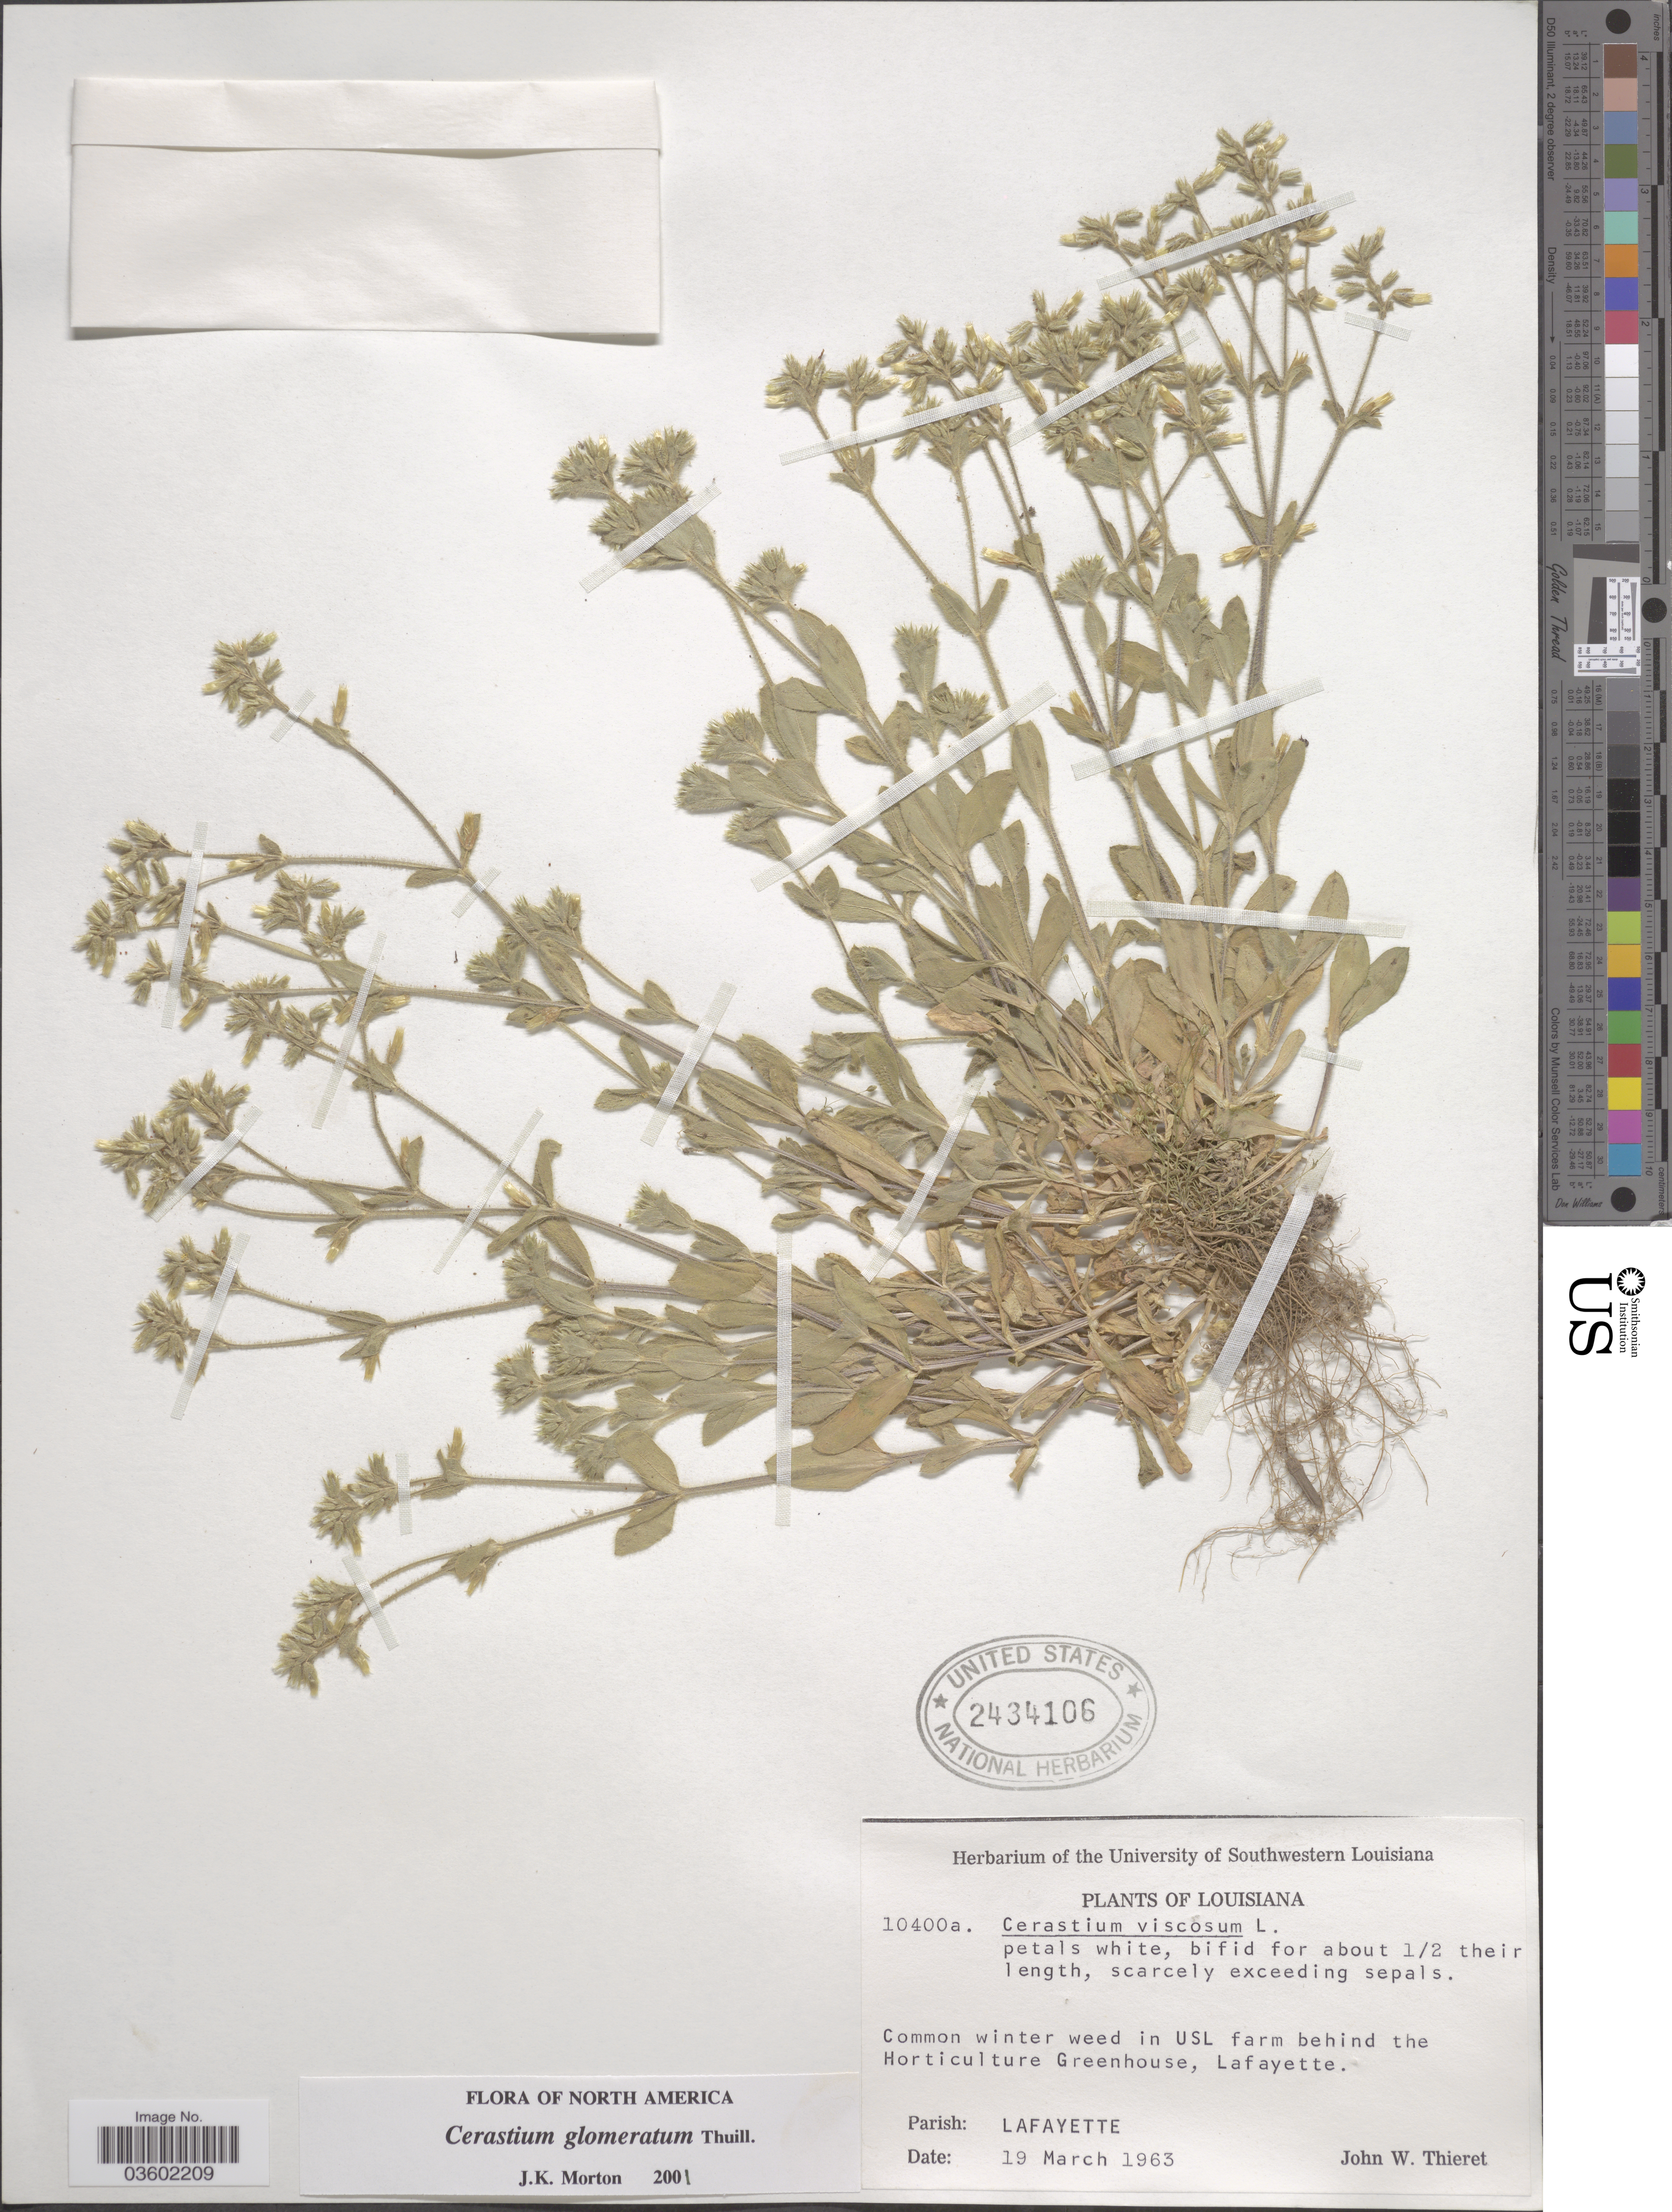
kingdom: Plantae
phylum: Tracheophyta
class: Magnoliopsida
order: Caryophyllales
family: Caryophyllaceae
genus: Cerastium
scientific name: Cerastium viscosum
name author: L.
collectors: J. W. Thieret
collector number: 10400a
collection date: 1963-03-19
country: United States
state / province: Louisiana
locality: In USL farm behind the Horticulture Greenhouse, Lafayette. Parish: Lafayette.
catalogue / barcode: US 2434106